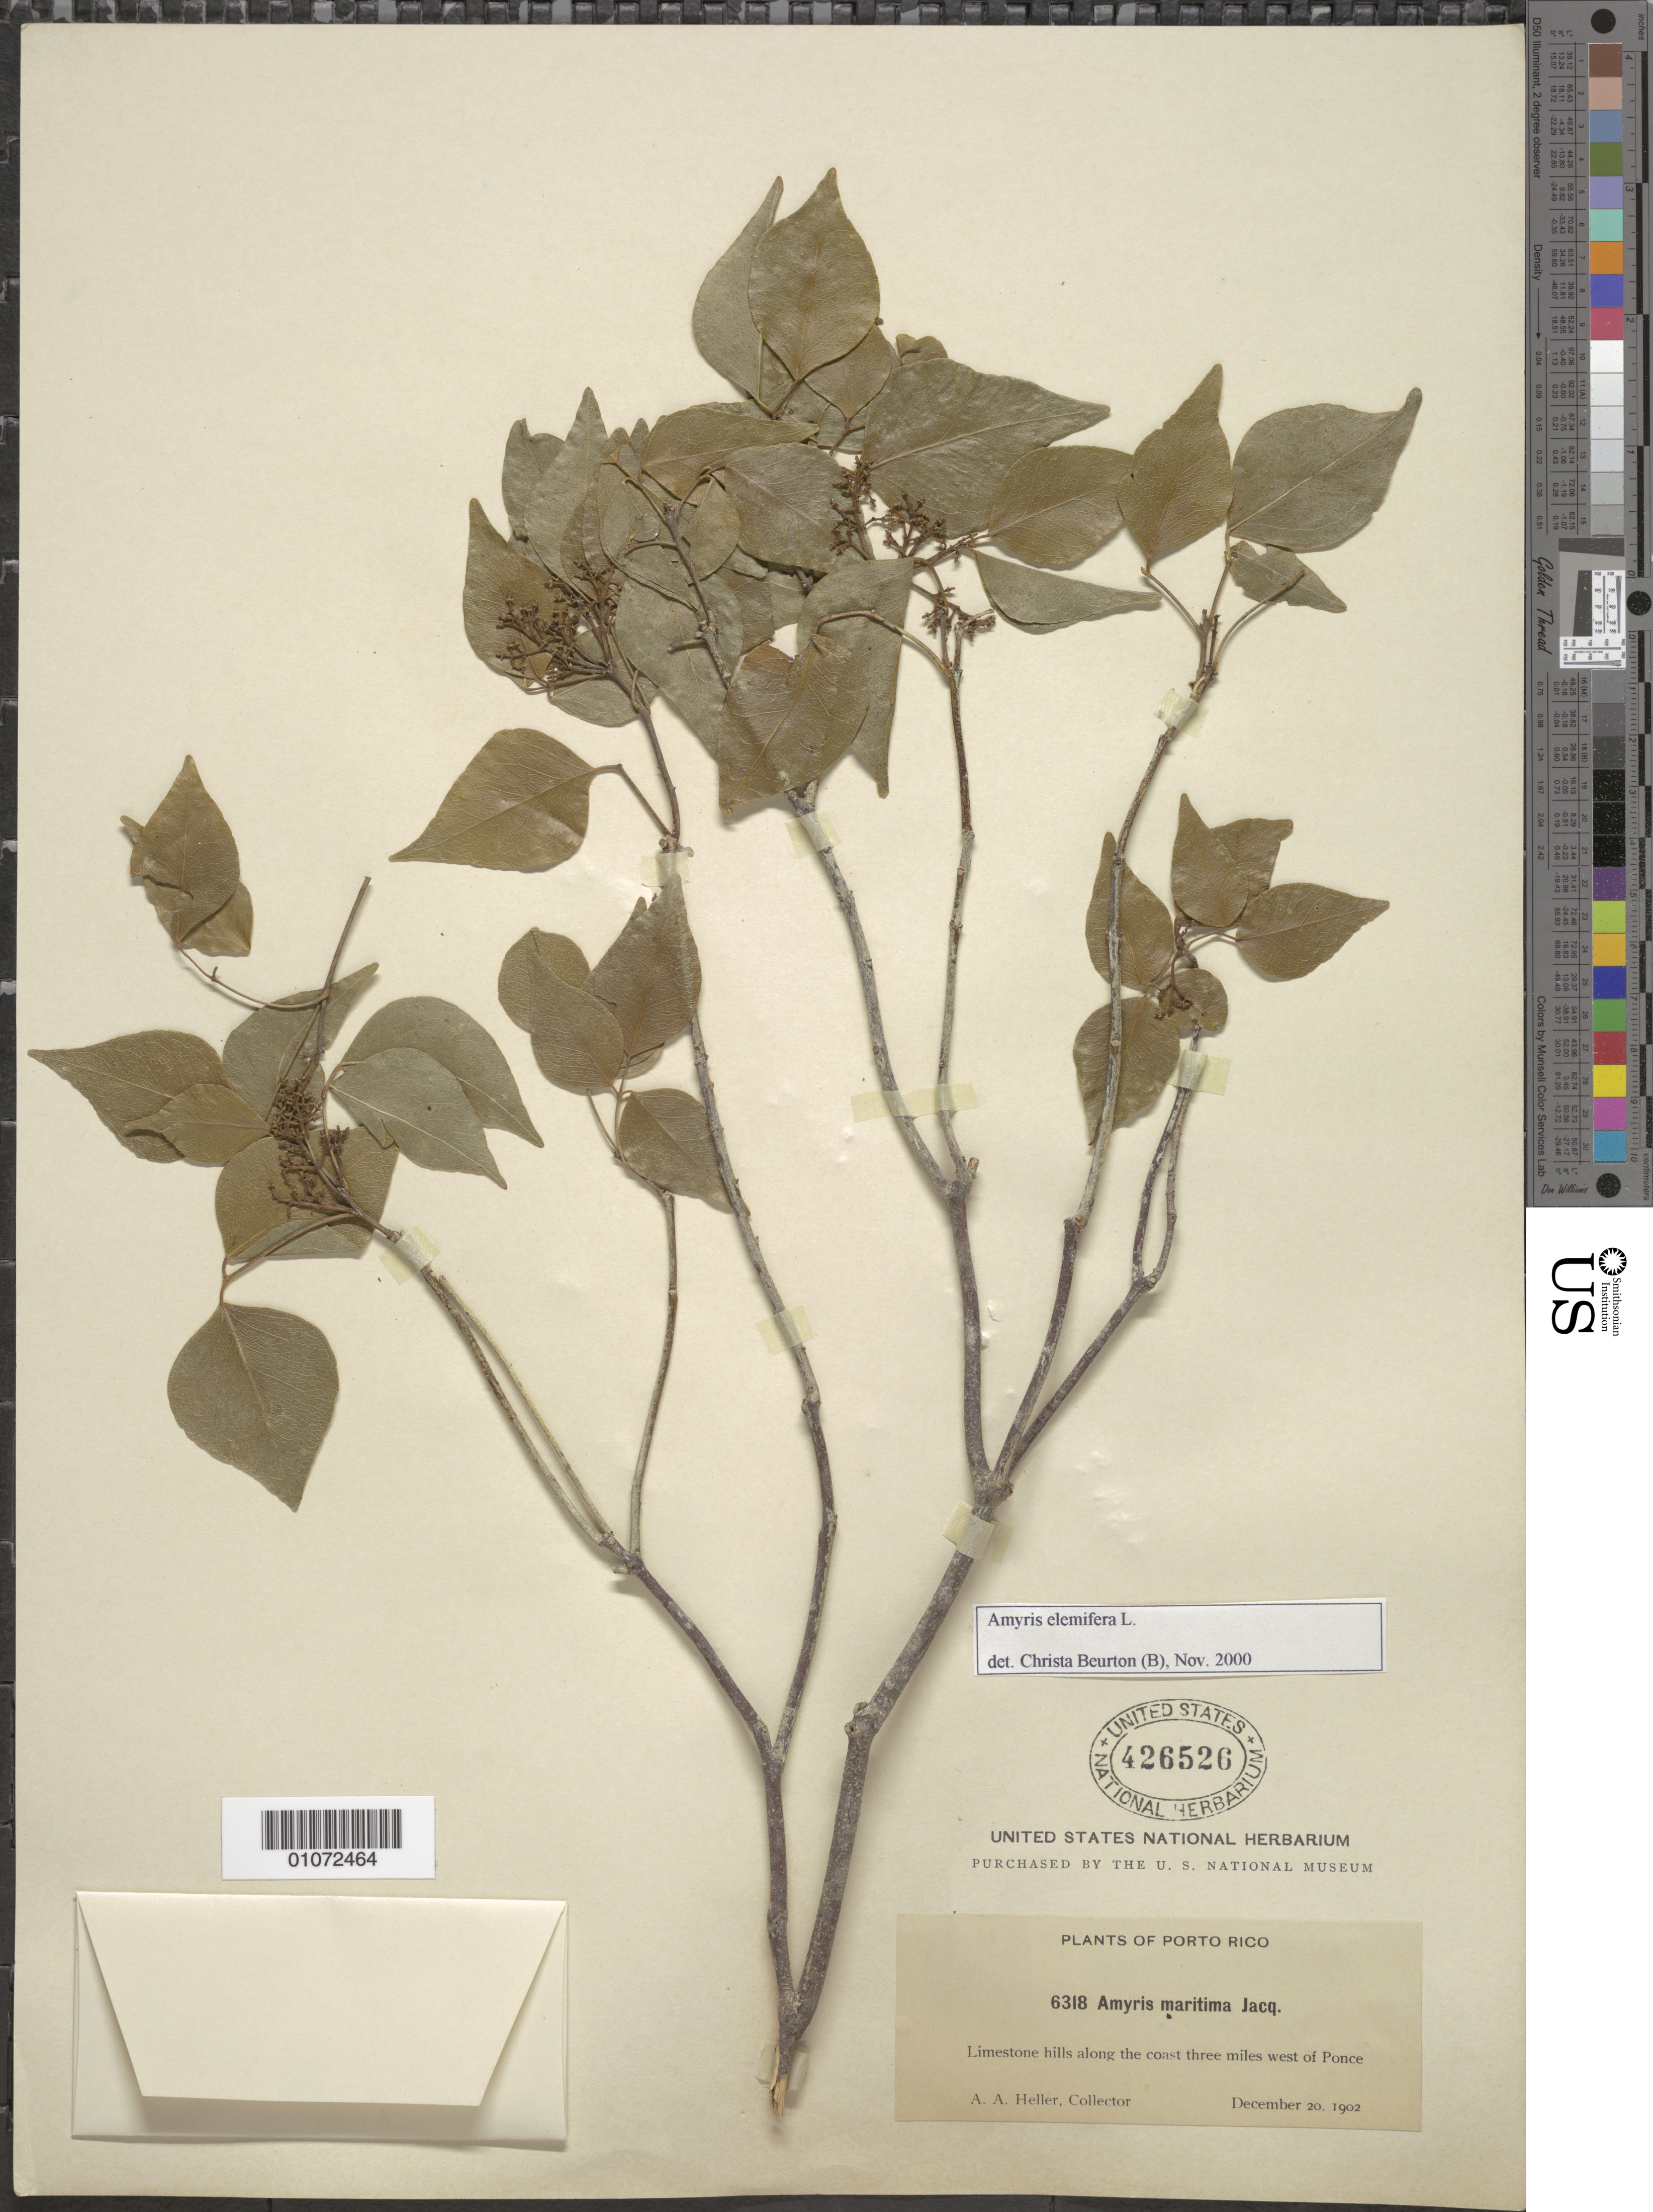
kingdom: Plantae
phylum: Tracheophyta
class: Magnoliopsida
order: Sapindales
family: Rutaceae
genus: Amyris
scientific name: Amyris elemifera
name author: L.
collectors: A. A. Heller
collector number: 6318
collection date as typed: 20 Dec 1902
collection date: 1902-12-20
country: Puerto Rico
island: Puerto Rico I.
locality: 3 miles W of Ponce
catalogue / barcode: US 426526